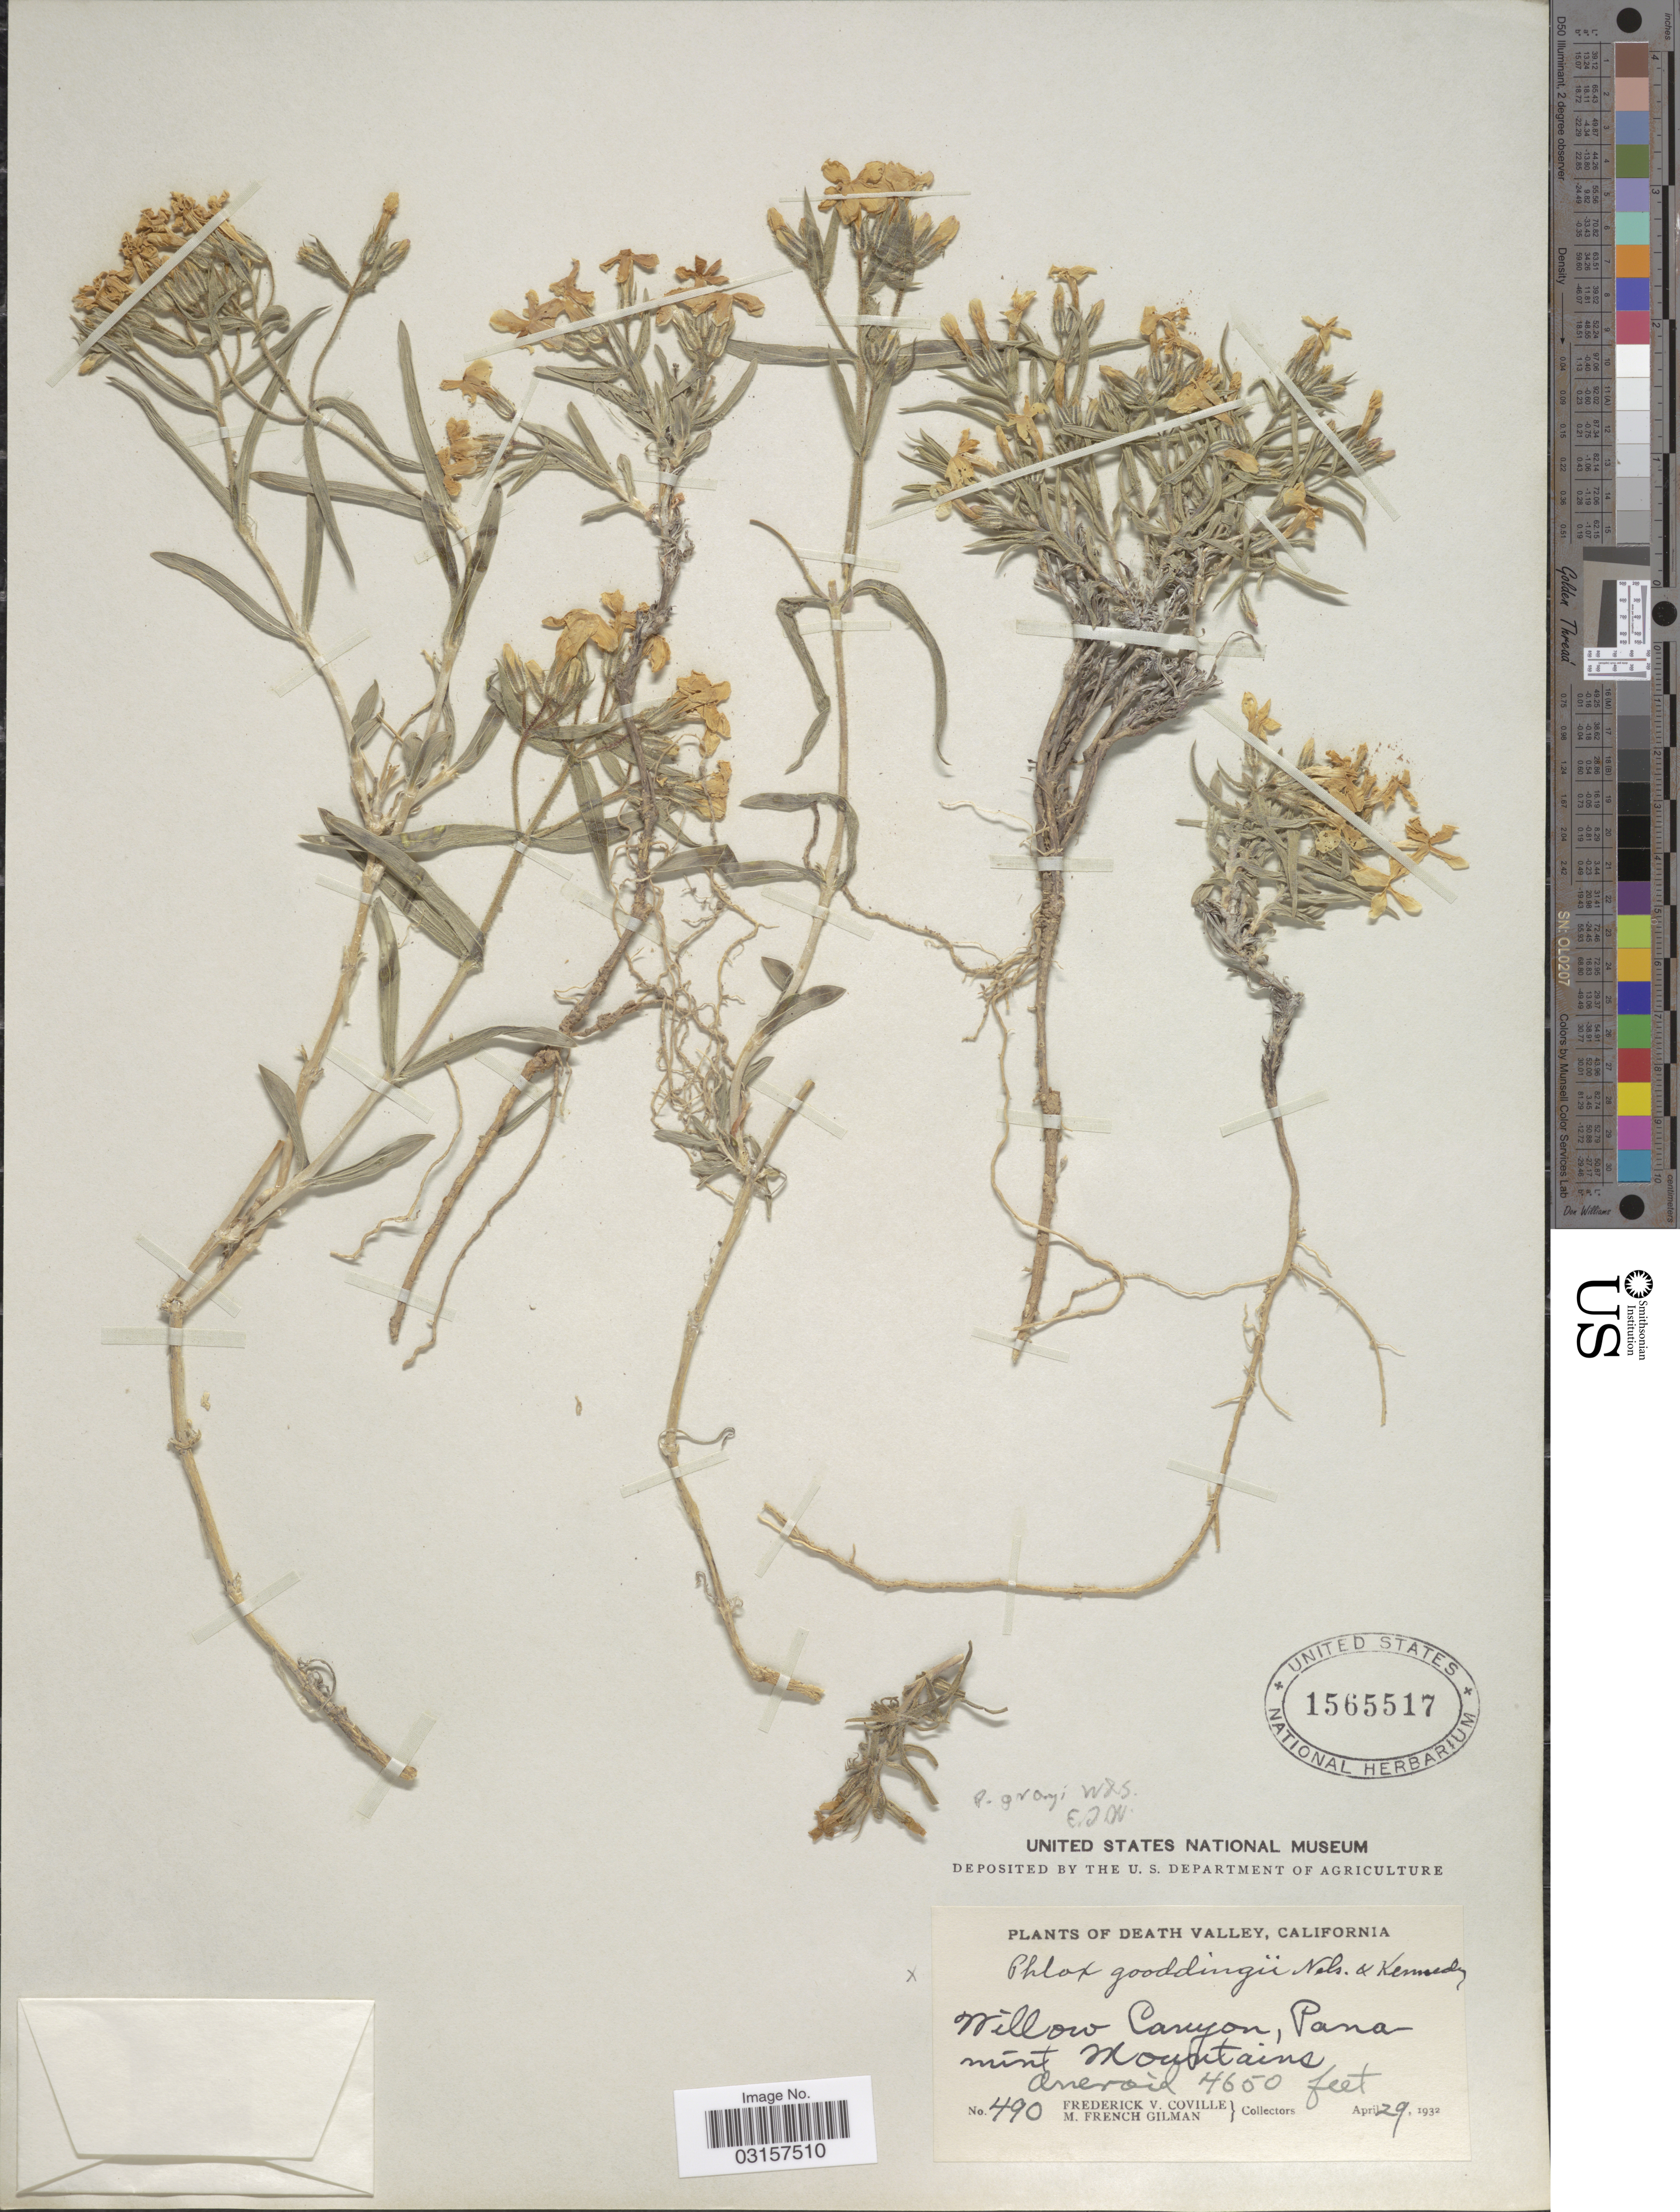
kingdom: Plantae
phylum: Tracheophyta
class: Magnoliopsida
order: Ericales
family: Polemoniaceae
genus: Phlox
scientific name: Phlox stansburyi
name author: (Torr.) A. Heller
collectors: F. V. Coville & M. F. Gilman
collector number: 490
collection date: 1932-04-29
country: United States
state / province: California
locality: Death Valley, Willow Canyon, Panamint Mountains.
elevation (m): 1417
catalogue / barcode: US 1565517